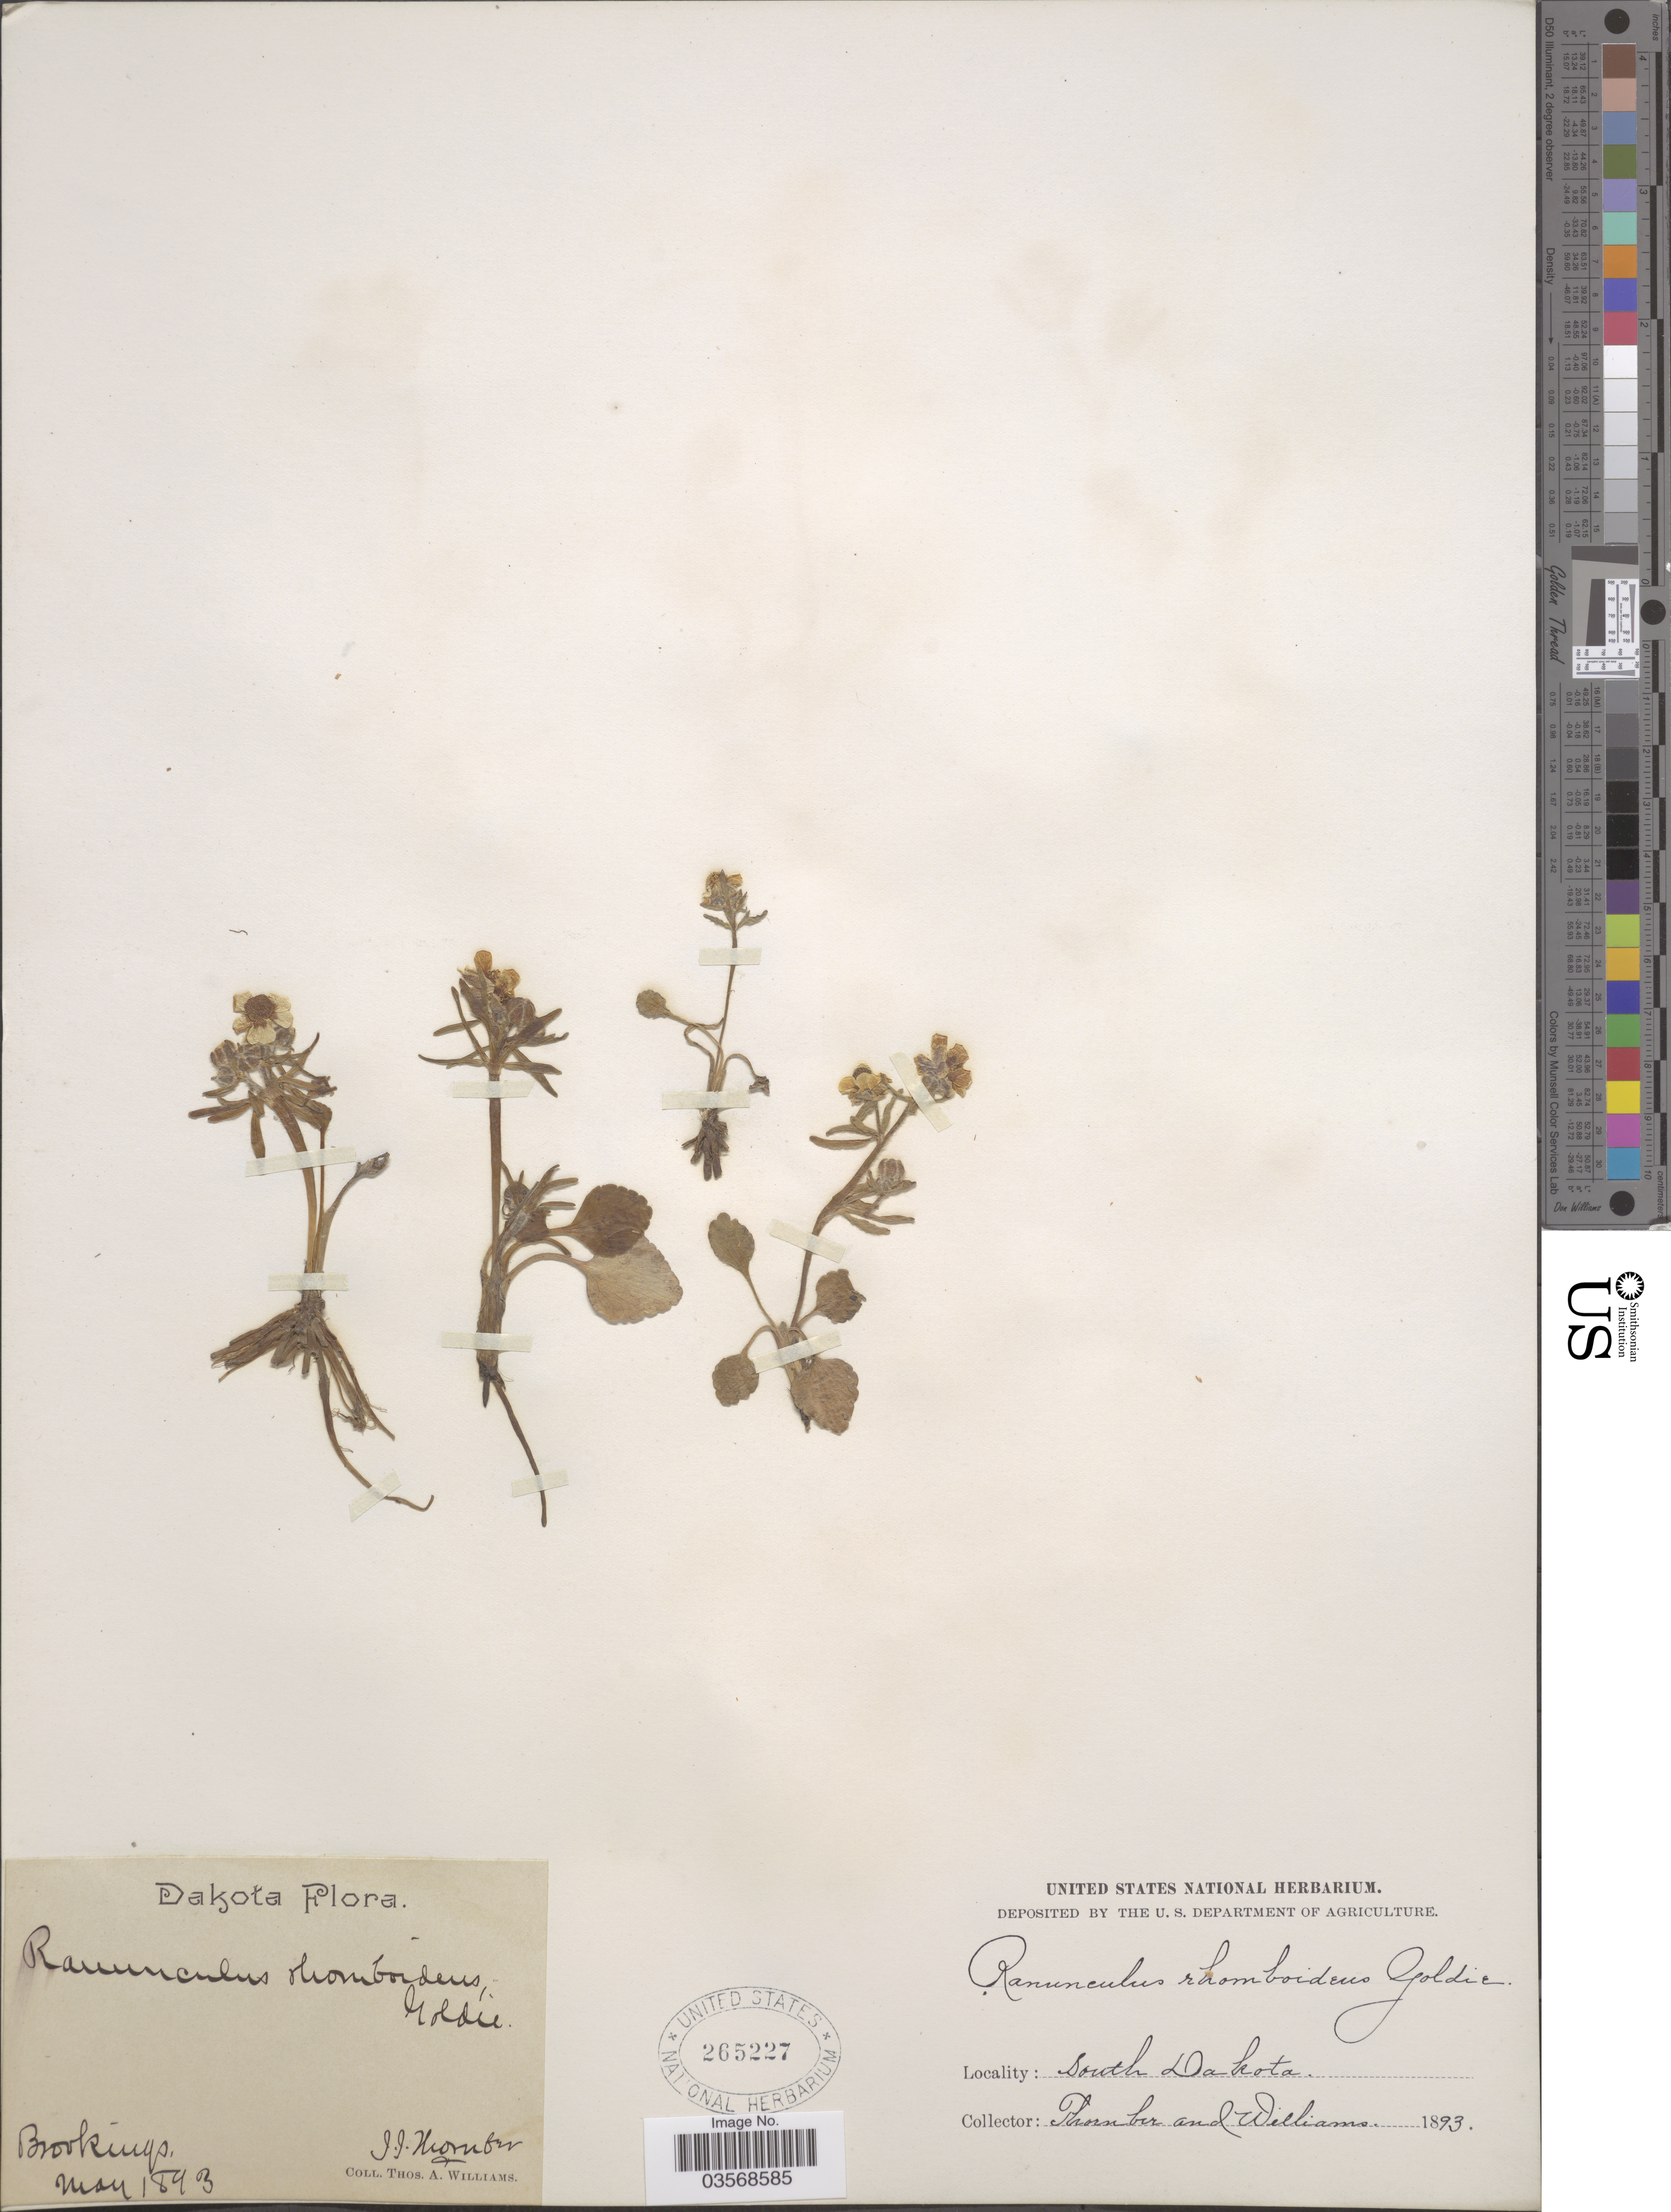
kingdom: Plantae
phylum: Tracheophyta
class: Magnoliopsida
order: Ranunculales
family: Ranunculaceae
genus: Ranunculus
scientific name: Ranunculus ovalis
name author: Raf.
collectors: J. Thornber & T. A. Williams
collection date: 1893-05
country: United States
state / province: South Dakota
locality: Brookings.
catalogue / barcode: US 265227